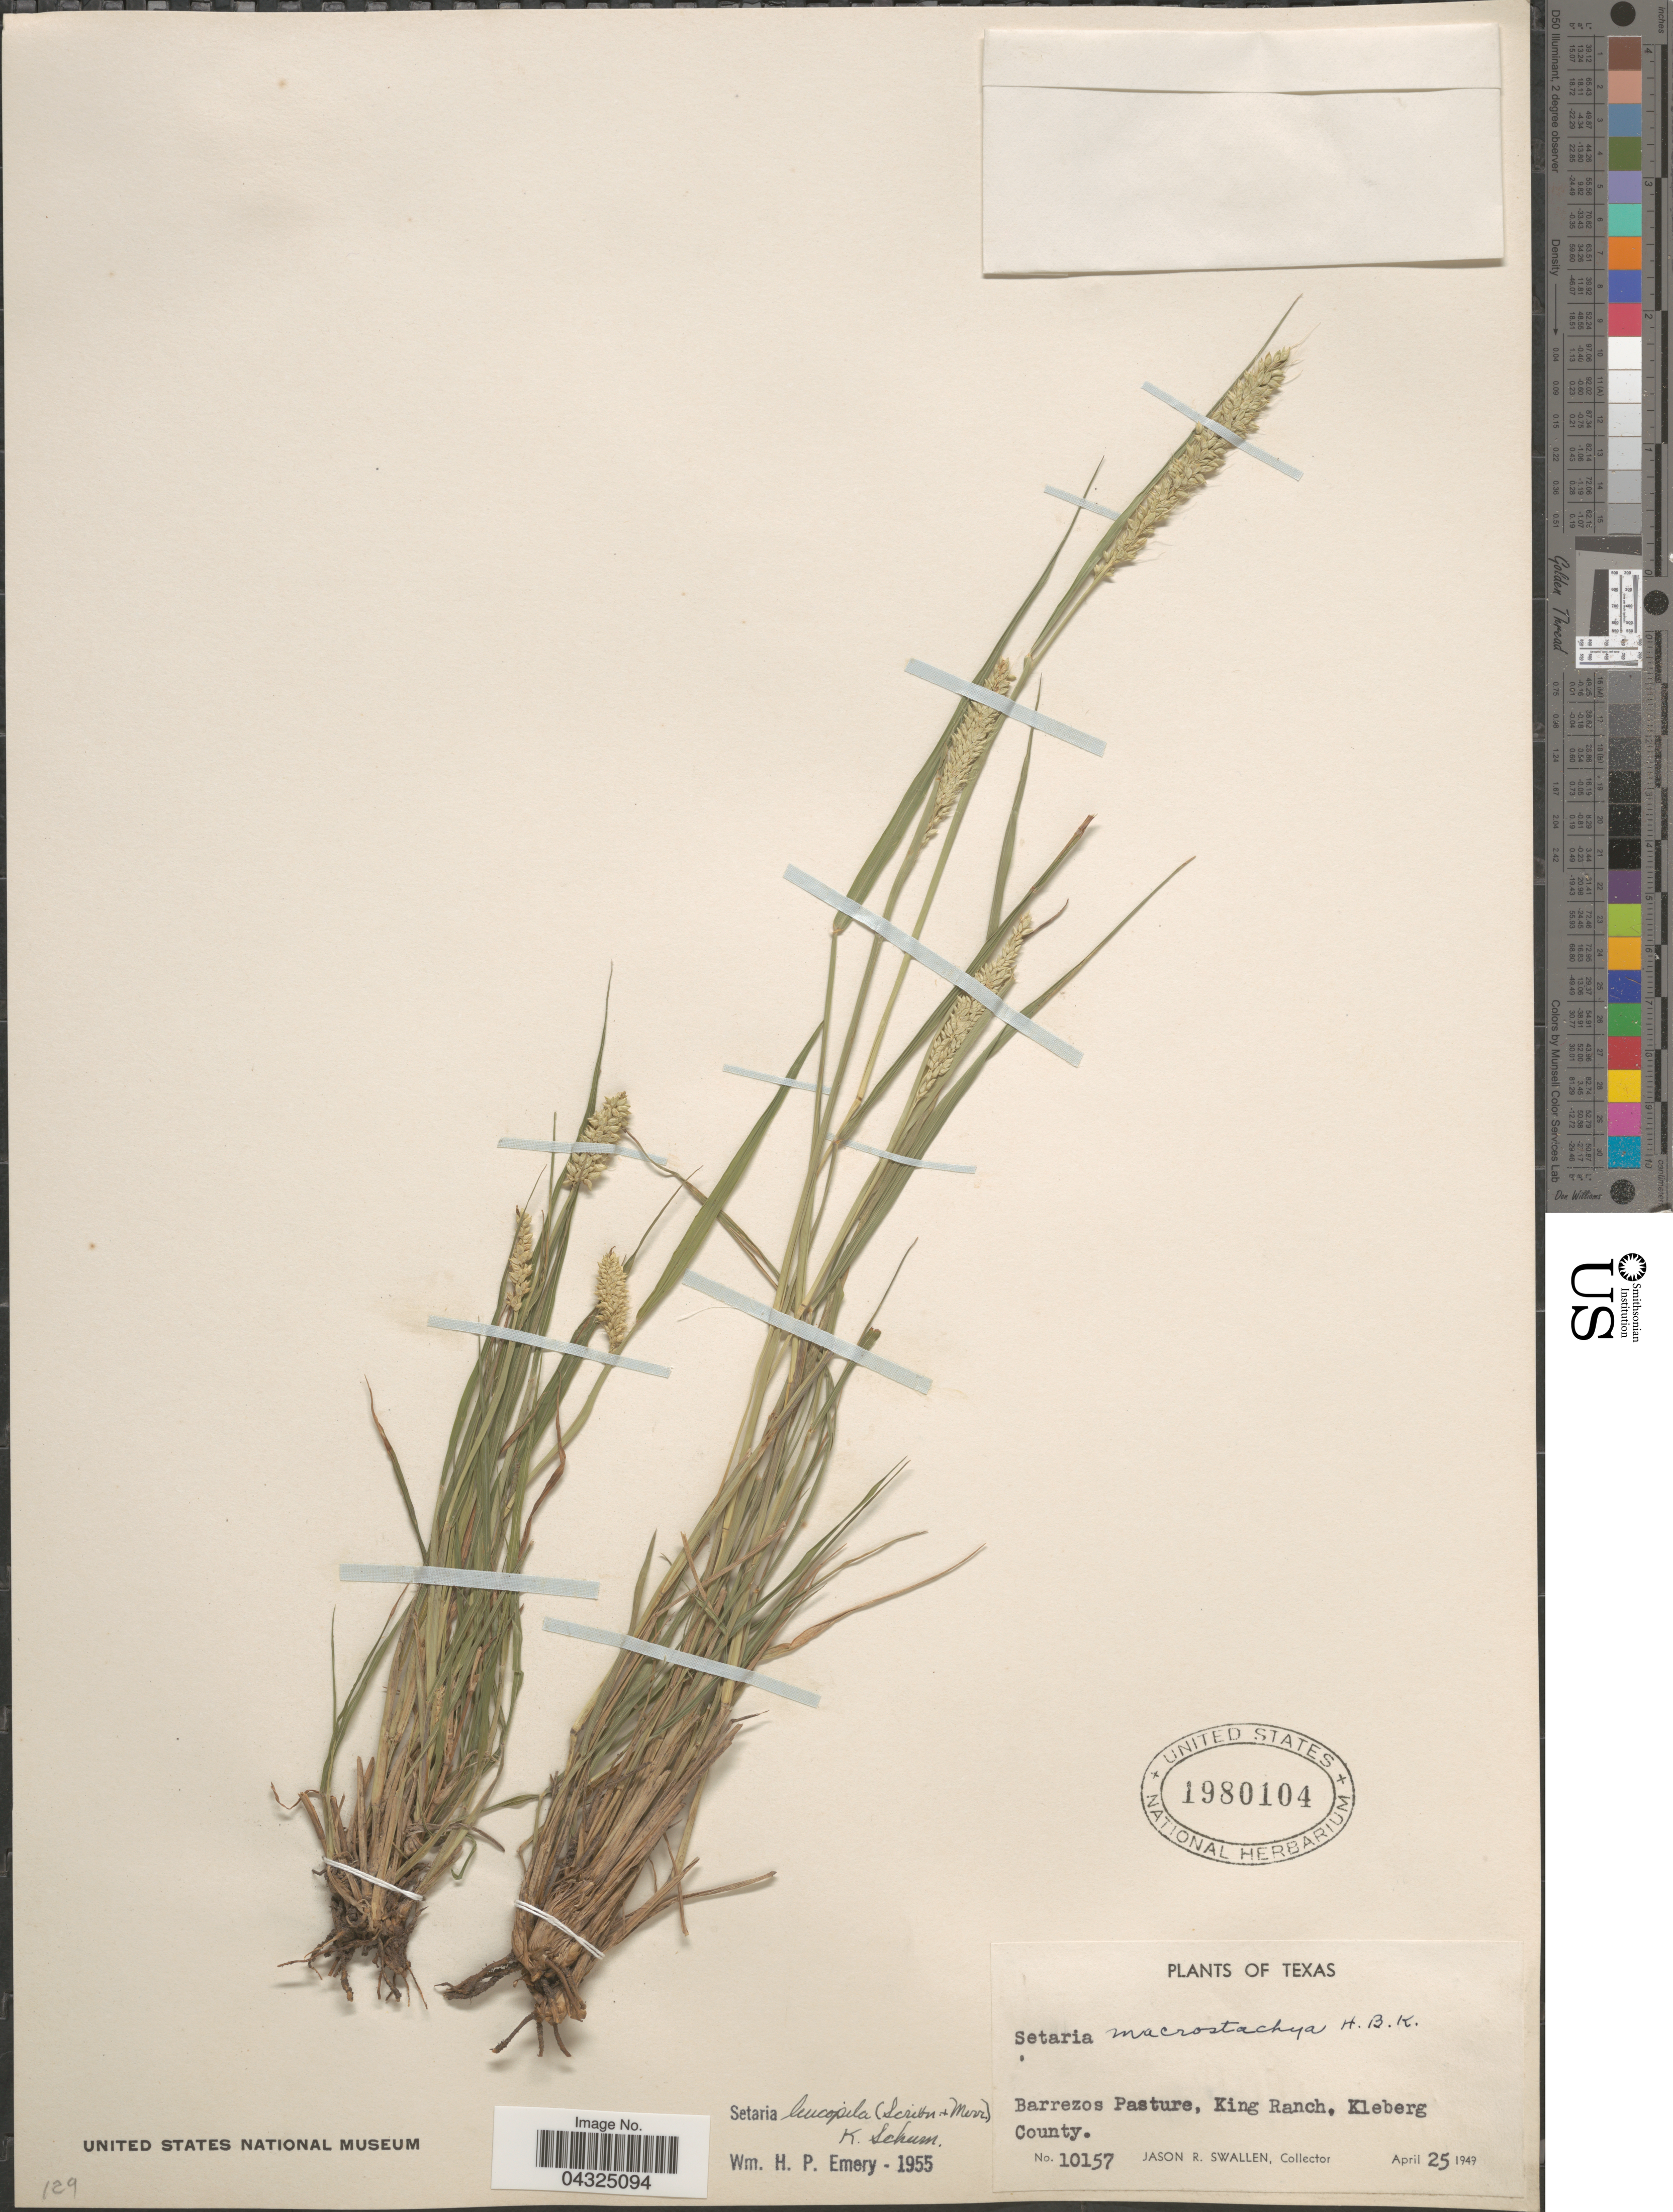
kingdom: Plantae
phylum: Tracheophyta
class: Liliopsida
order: Poales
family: Poaceae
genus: Setaria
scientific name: Setaria leucopila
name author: (Scribn. & Merr.) K. Schum.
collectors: J. R. Swallen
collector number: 10157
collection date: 1949-04-25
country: United States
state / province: Texas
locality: Barrezos Pasture, King Ranch, Kleberg County.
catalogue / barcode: US 1980104